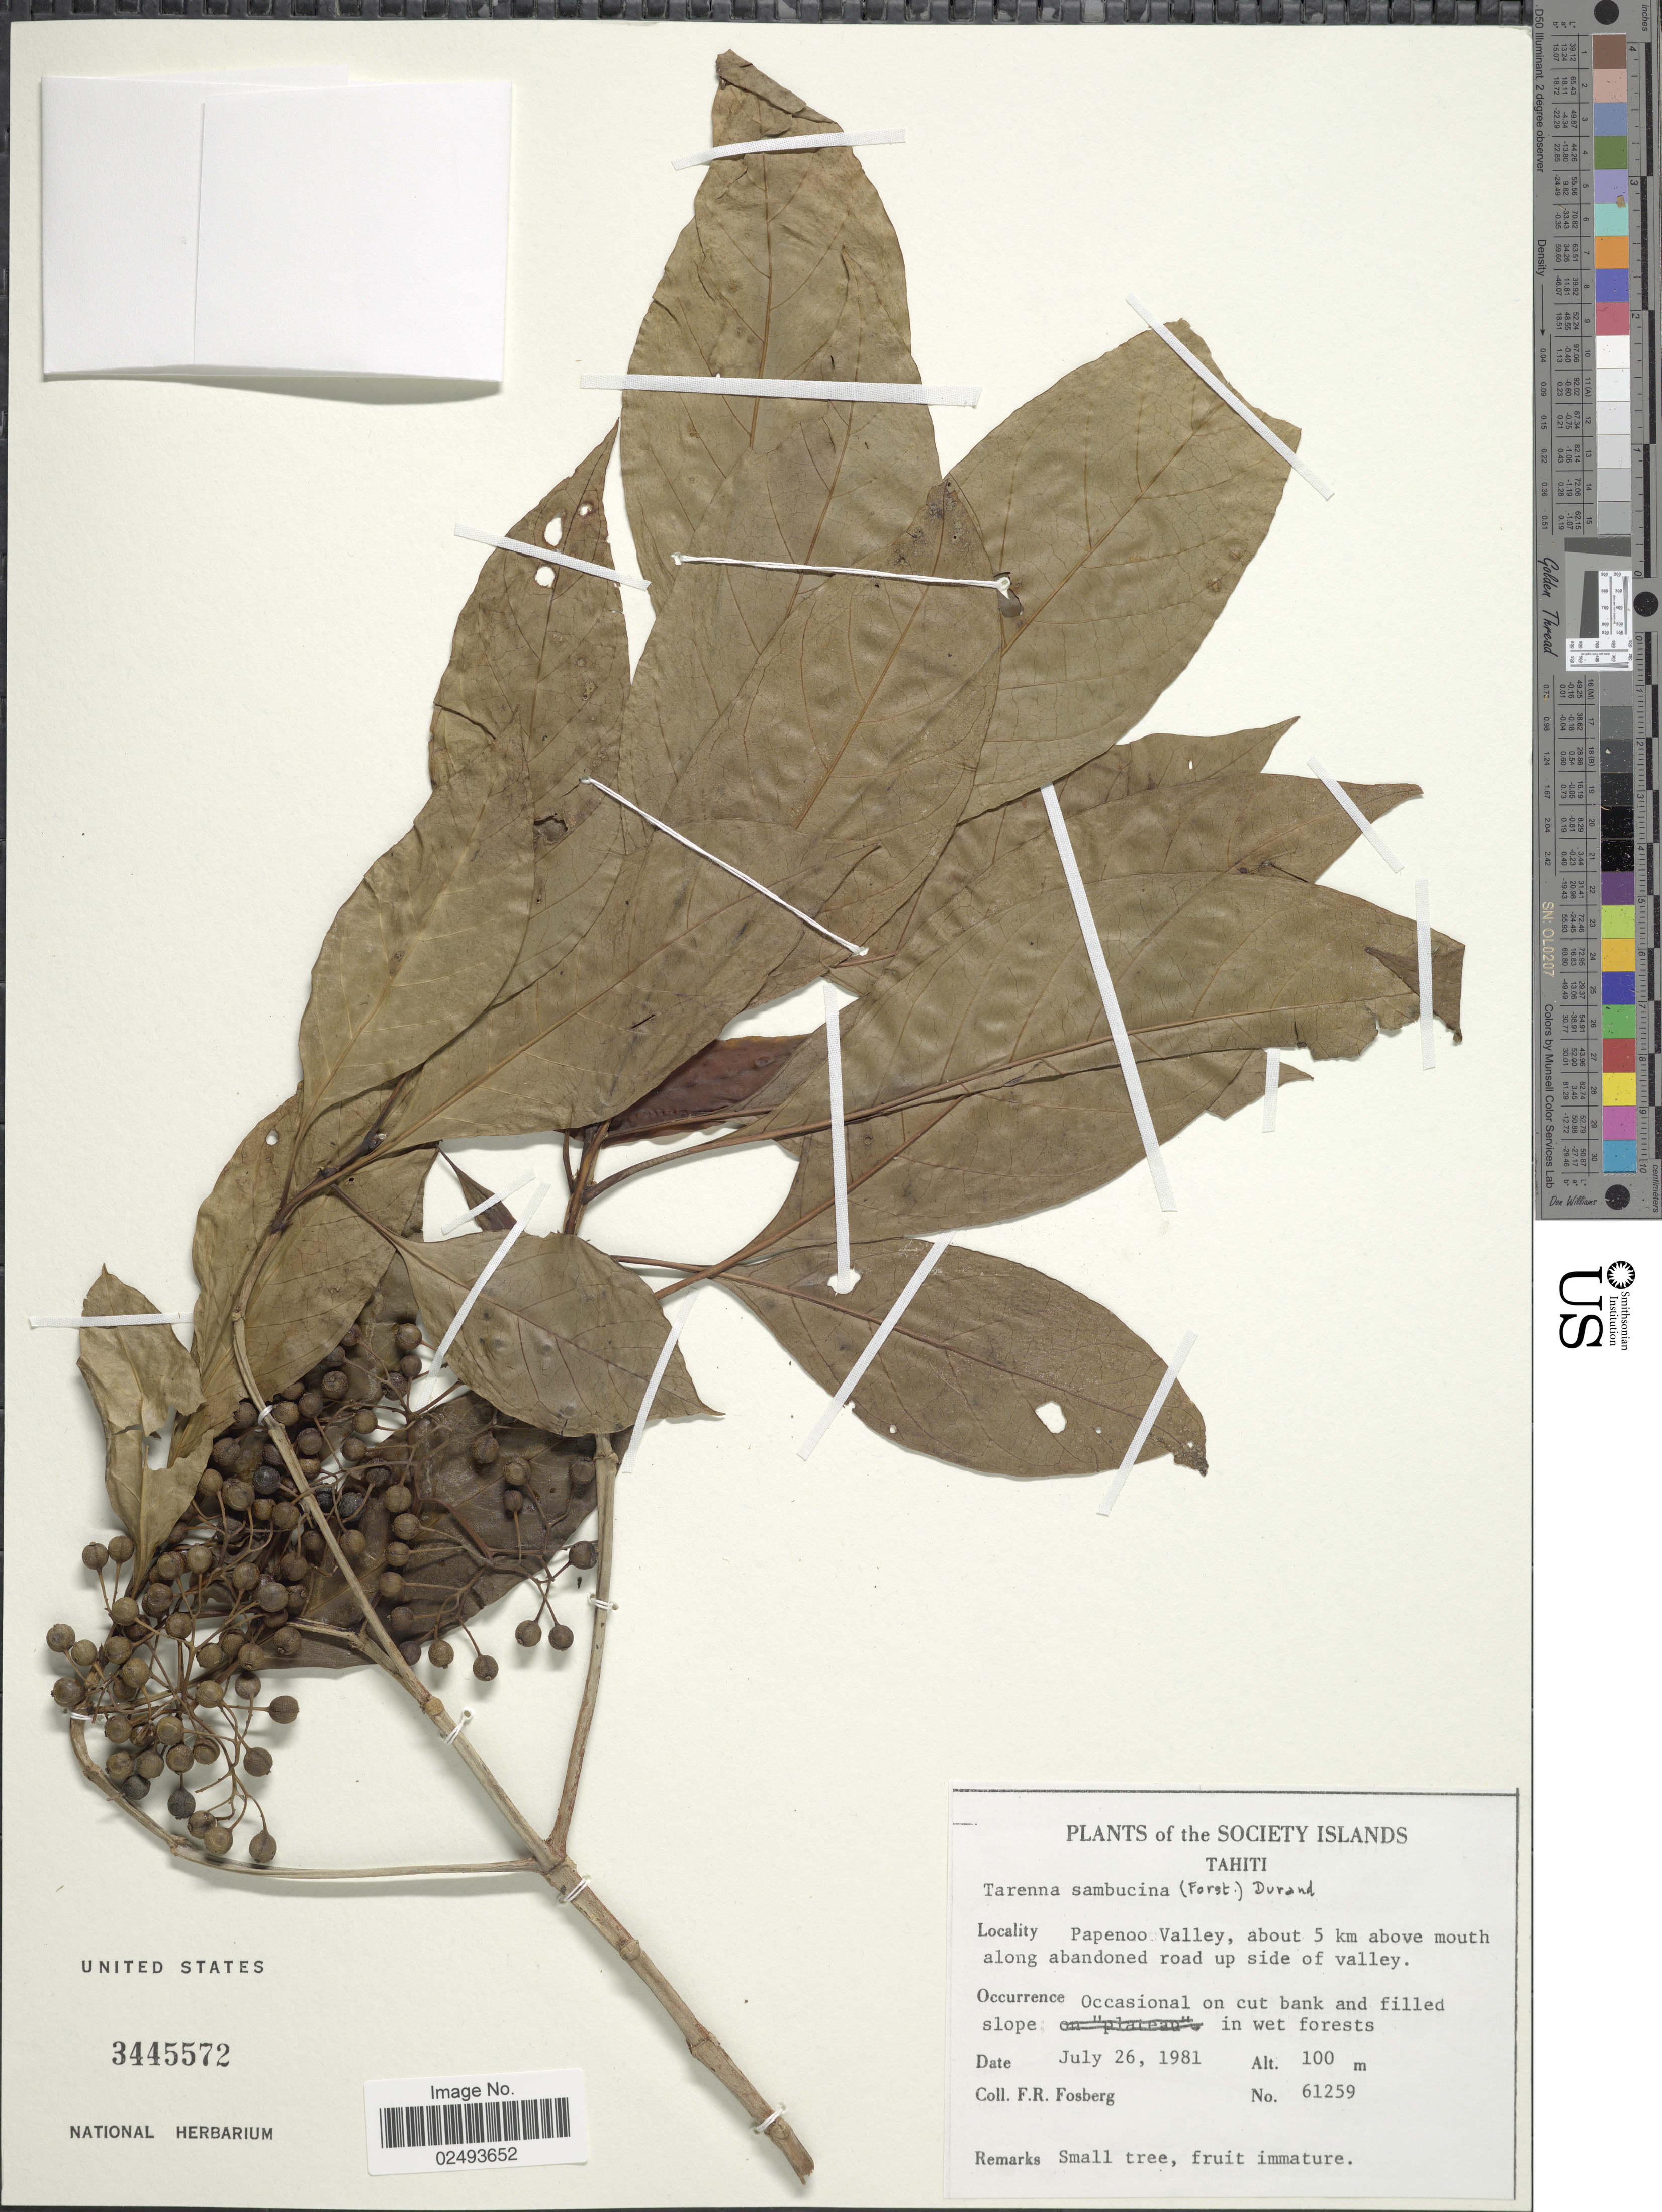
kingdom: Plantae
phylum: Tracheophyta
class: Magnoliopsida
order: Gentianales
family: Rubiaceae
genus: Tarenna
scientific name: Tarenna sambucina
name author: (G. Forst.) Drake ex Durand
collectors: F. R. Fosberg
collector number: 61259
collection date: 1981-09-26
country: French Polynesia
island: Tahiti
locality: Tahiti, Papenoo Valley, about 5 km above mouth of along abandoned road up side of valley, The Society Islands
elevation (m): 100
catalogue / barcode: US 3445572